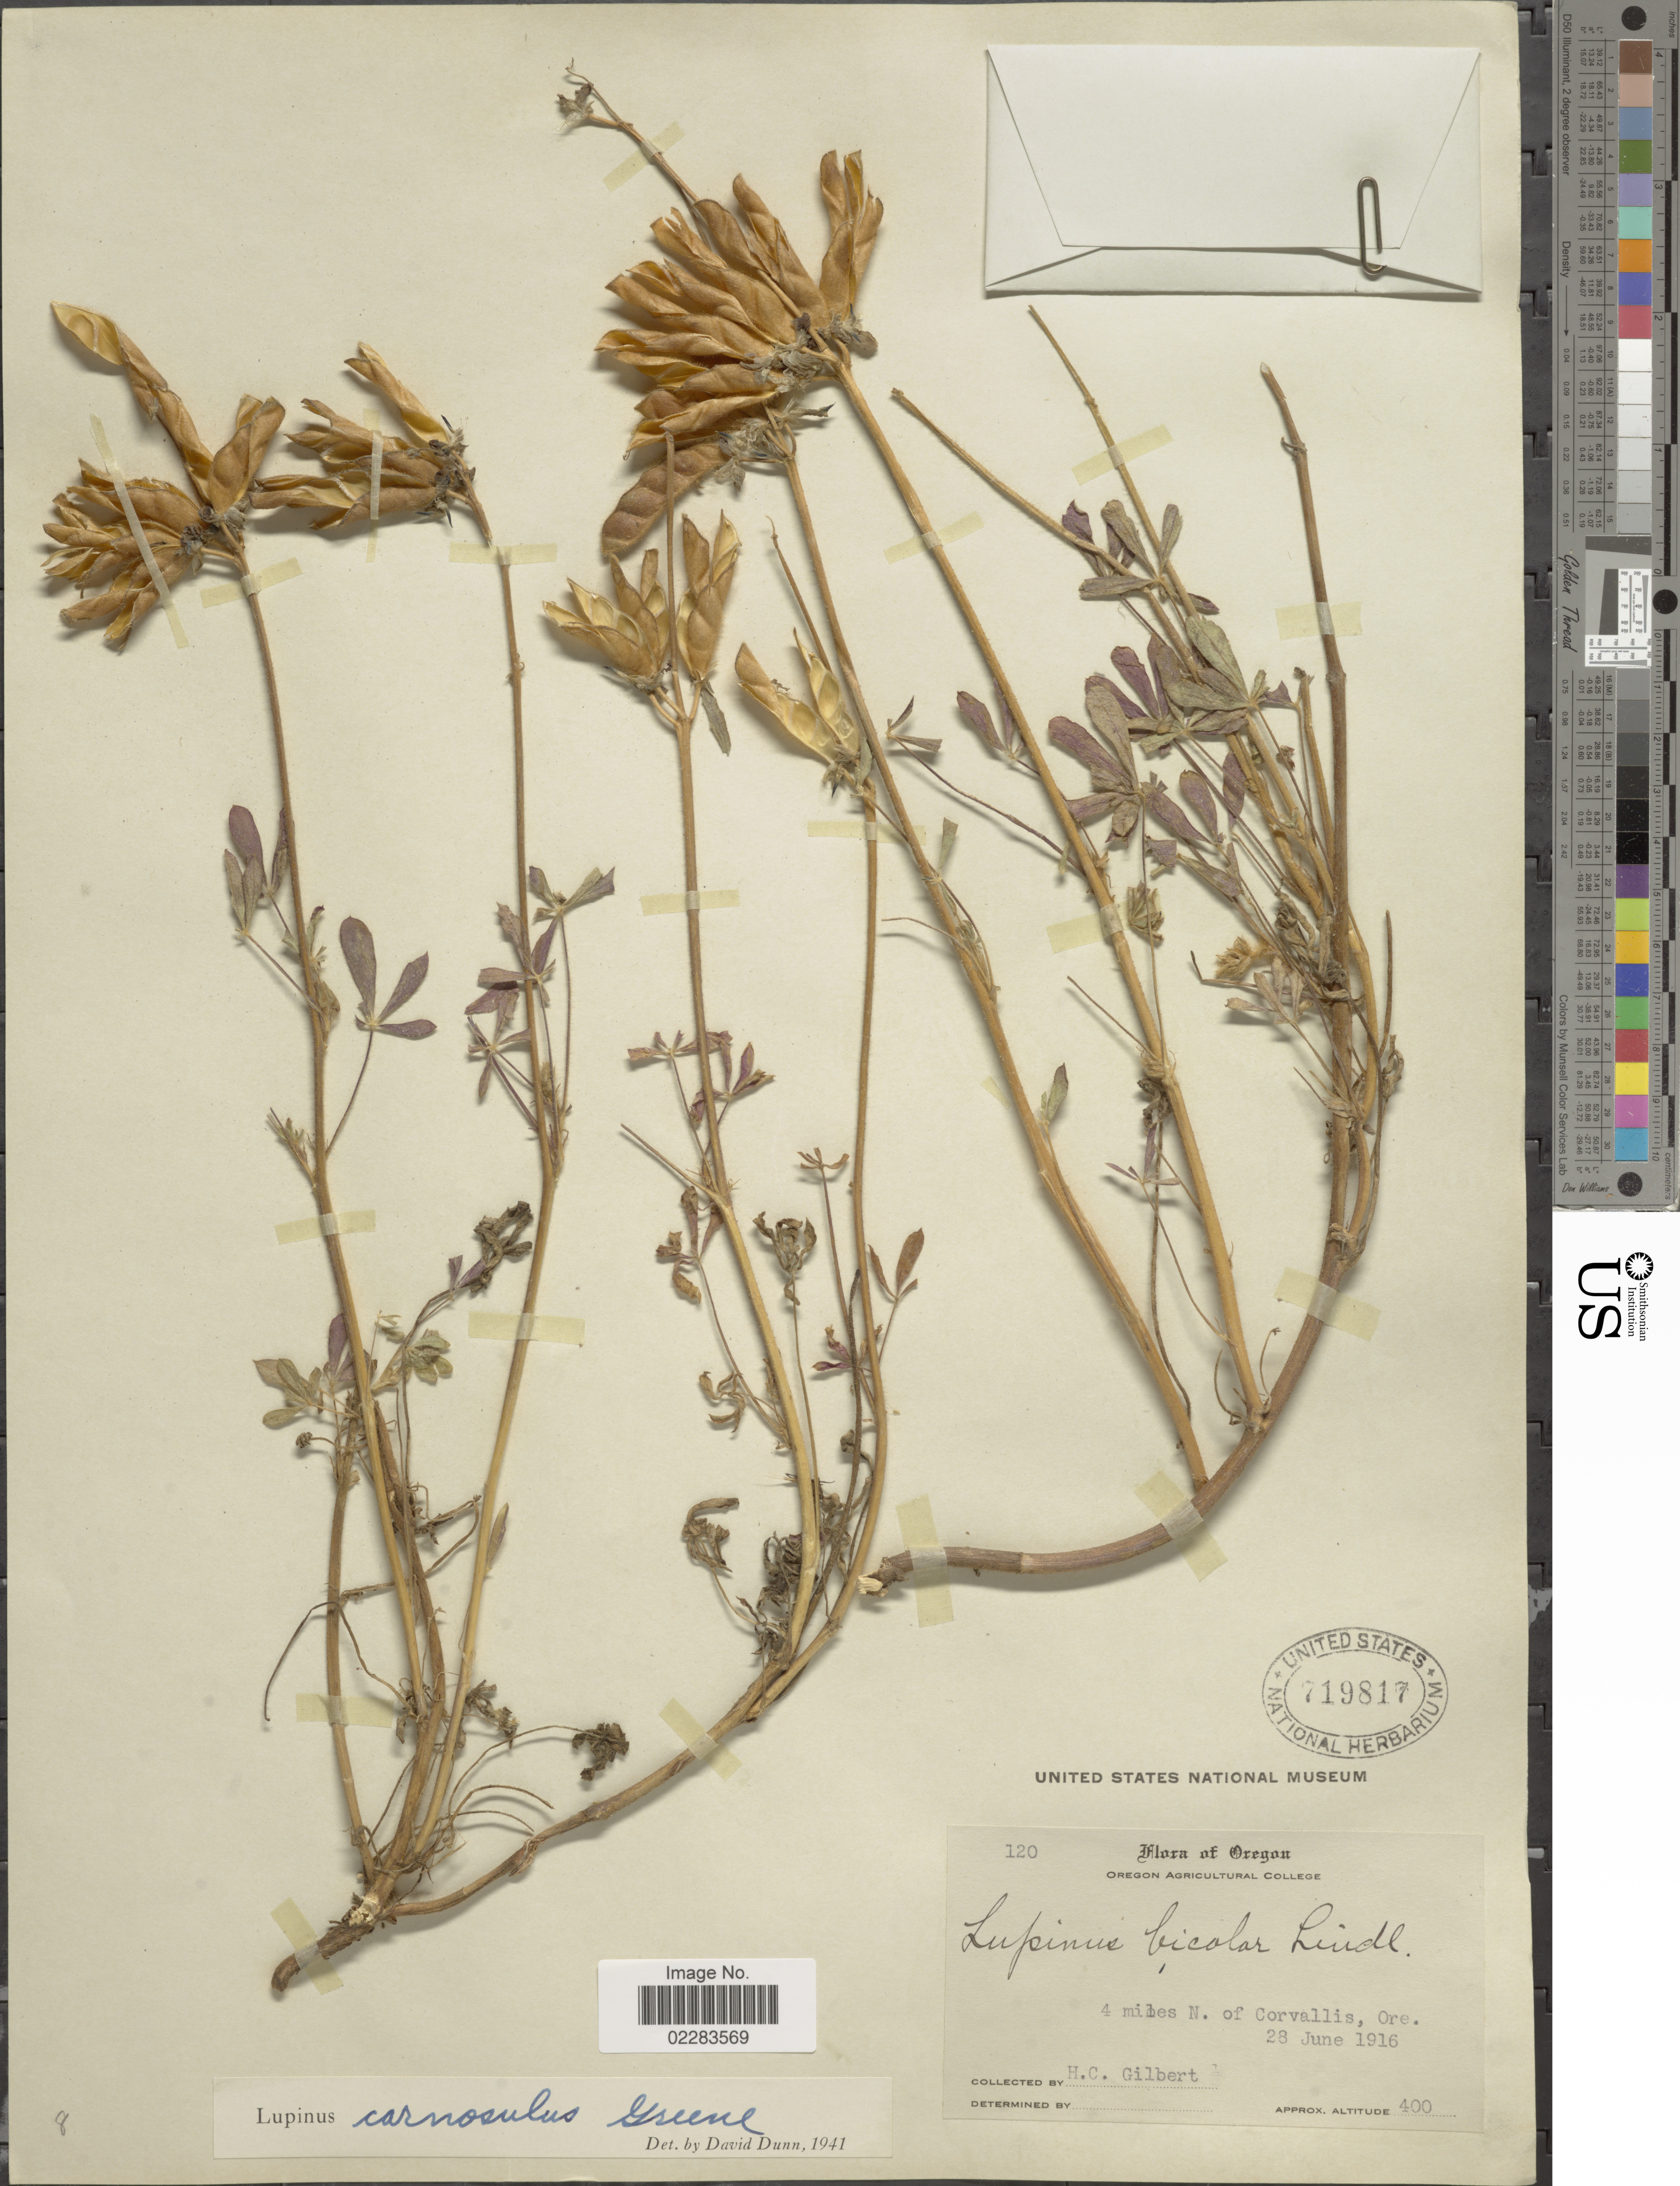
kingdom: Plantae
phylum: Tracheophyta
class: Magnoliopsida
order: Fabales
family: Fabaceae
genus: Lupinus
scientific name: Lupinus affinis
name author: J. Agardh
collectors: H. Gilbert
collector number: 120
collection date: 1916-06-28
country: United States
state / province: Oregon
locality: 4 miles N. of Corvallis, Ore.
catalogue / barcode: US 719817